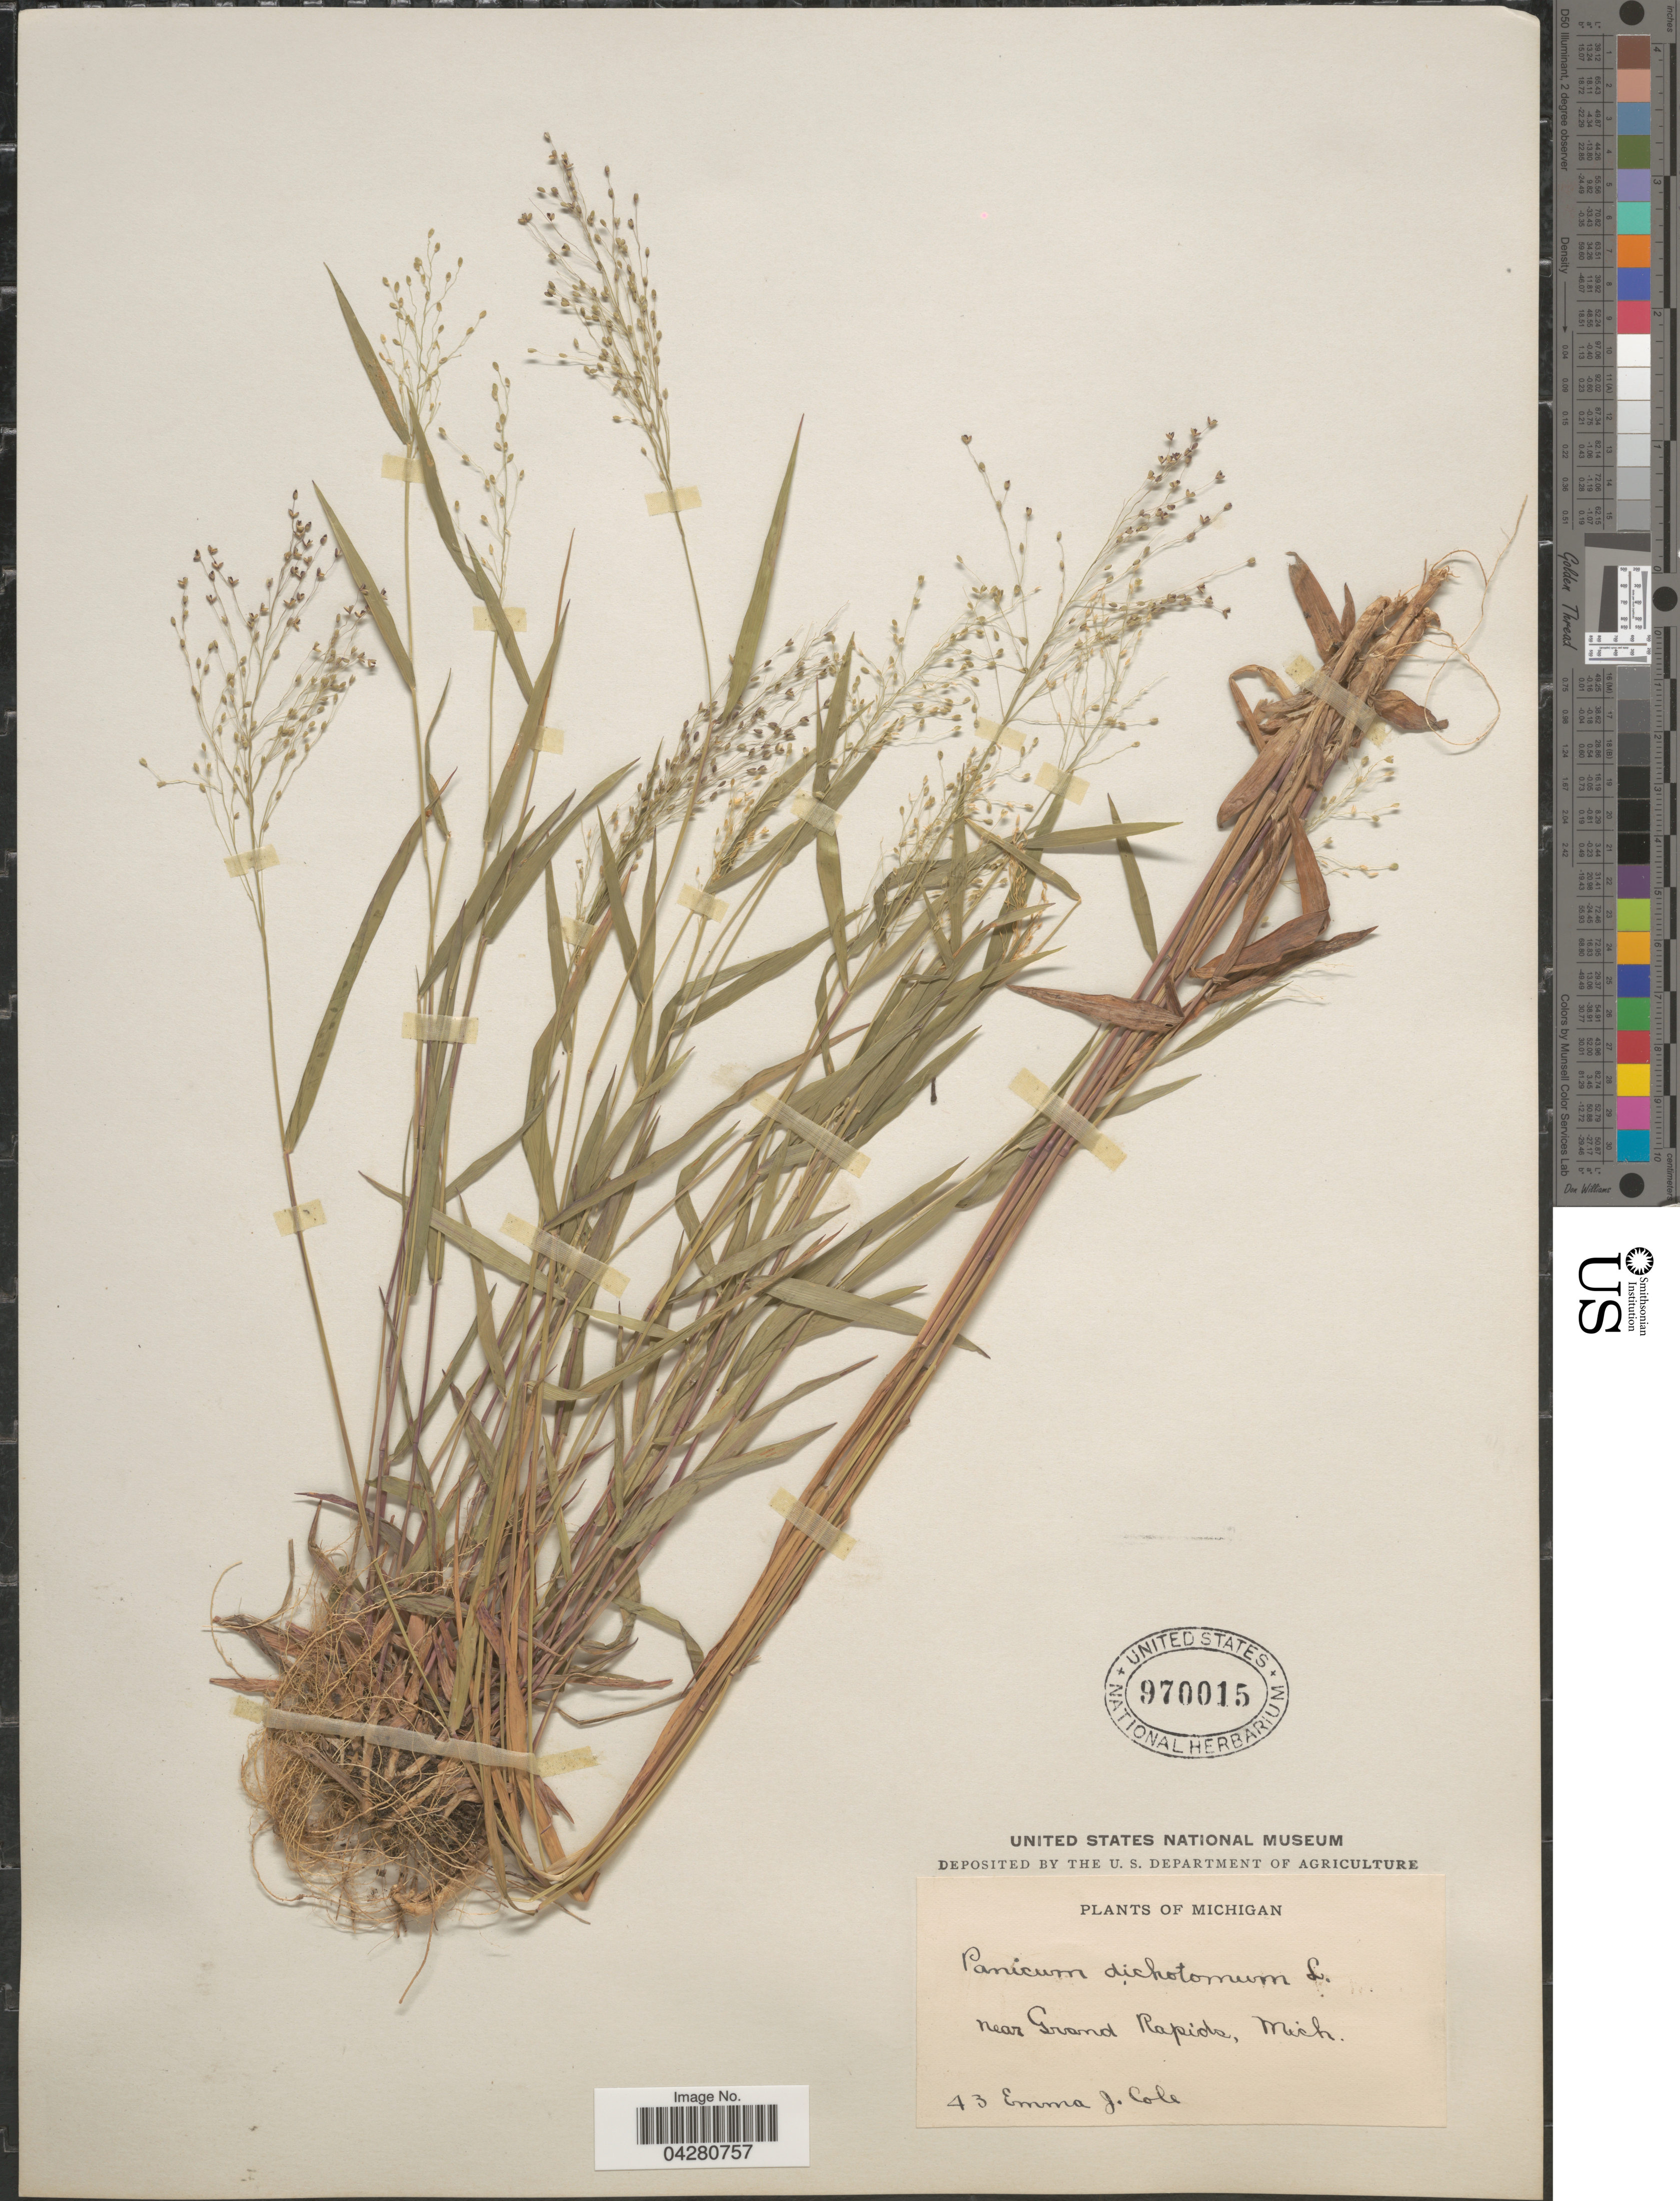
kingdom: Plantae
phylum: Tracheophyta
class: Liliopsida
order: Poales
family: Poaceae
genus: Dichanthelium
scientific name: Dichanthelium dichotomum var. dichotomum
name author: (L.) Gould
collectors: E. Cole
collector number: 43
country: United States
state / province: Michigan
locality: Near Grand Rapids.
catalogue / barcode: US 970015